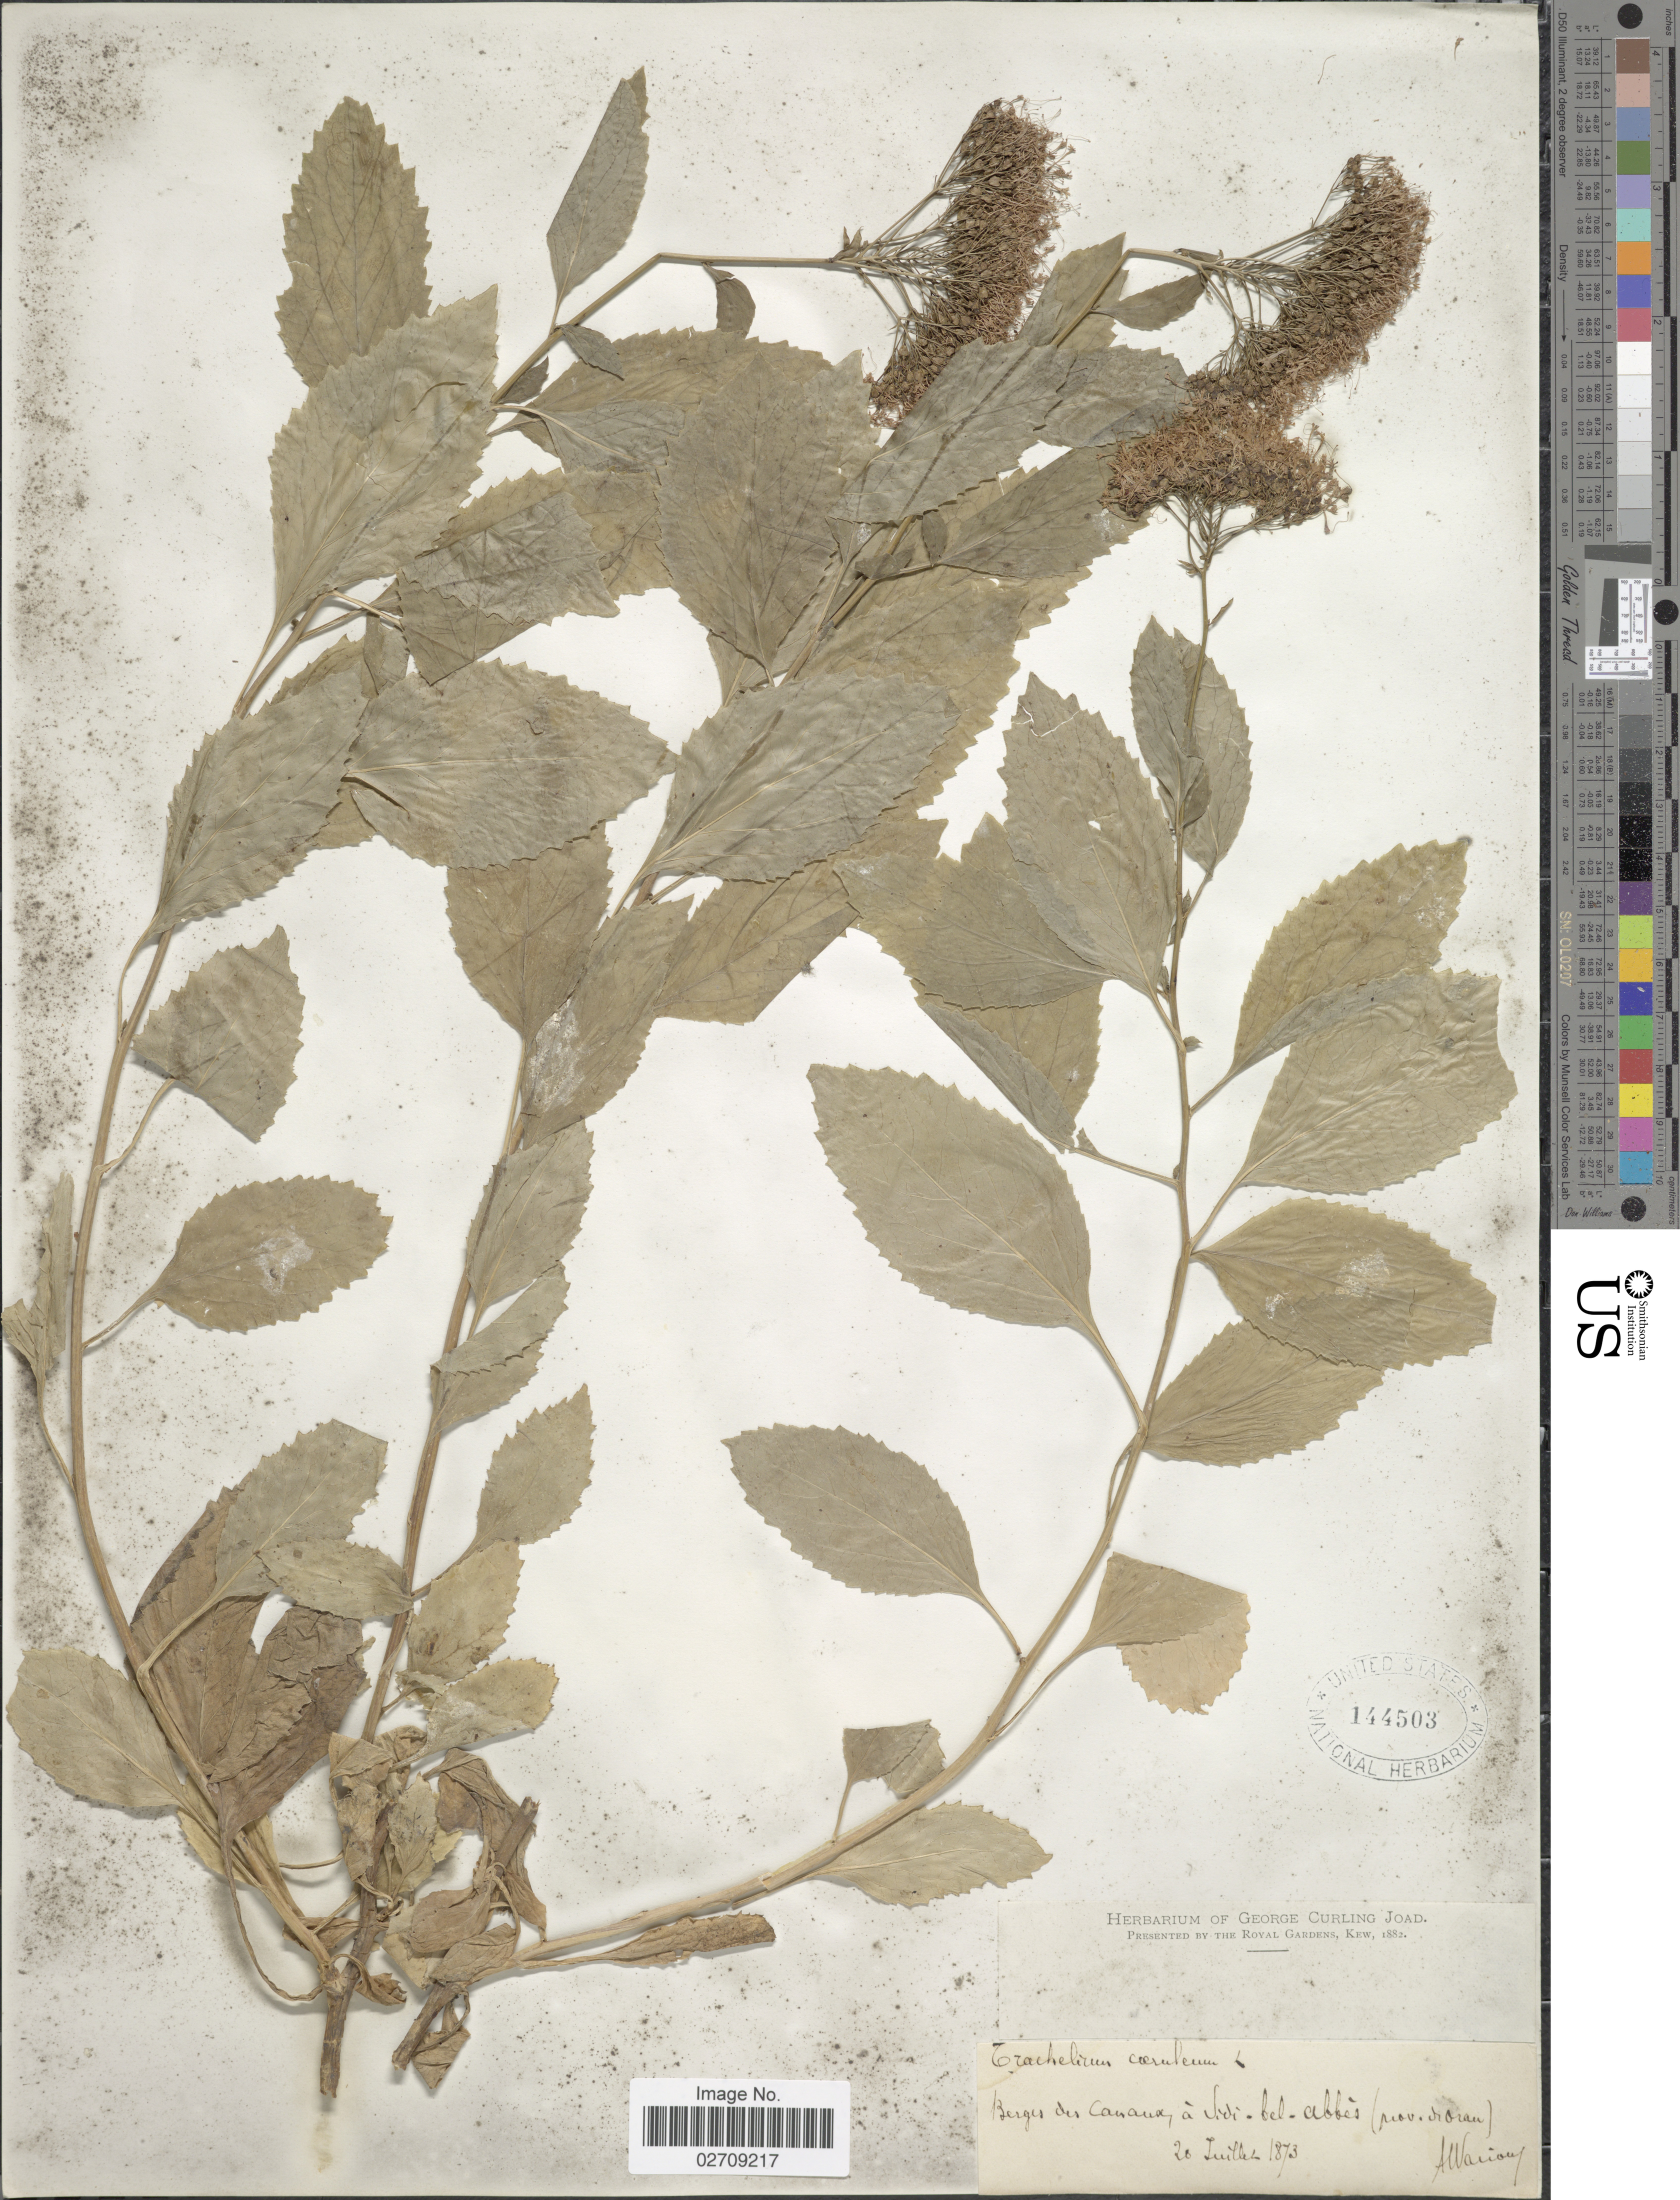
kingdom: Plantae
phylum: Tracheophyta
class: Magnoliopsida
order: Asterales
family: Campanulaceae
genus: Trachelium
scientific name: Trachelium angustifolium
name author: Schousb.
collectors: A. Warion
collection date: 1873-07-20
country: Algeria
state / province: Oran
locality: Berges des canaux a Sidi-bel-abbès (prov d'Oran)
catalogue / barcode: US 144503